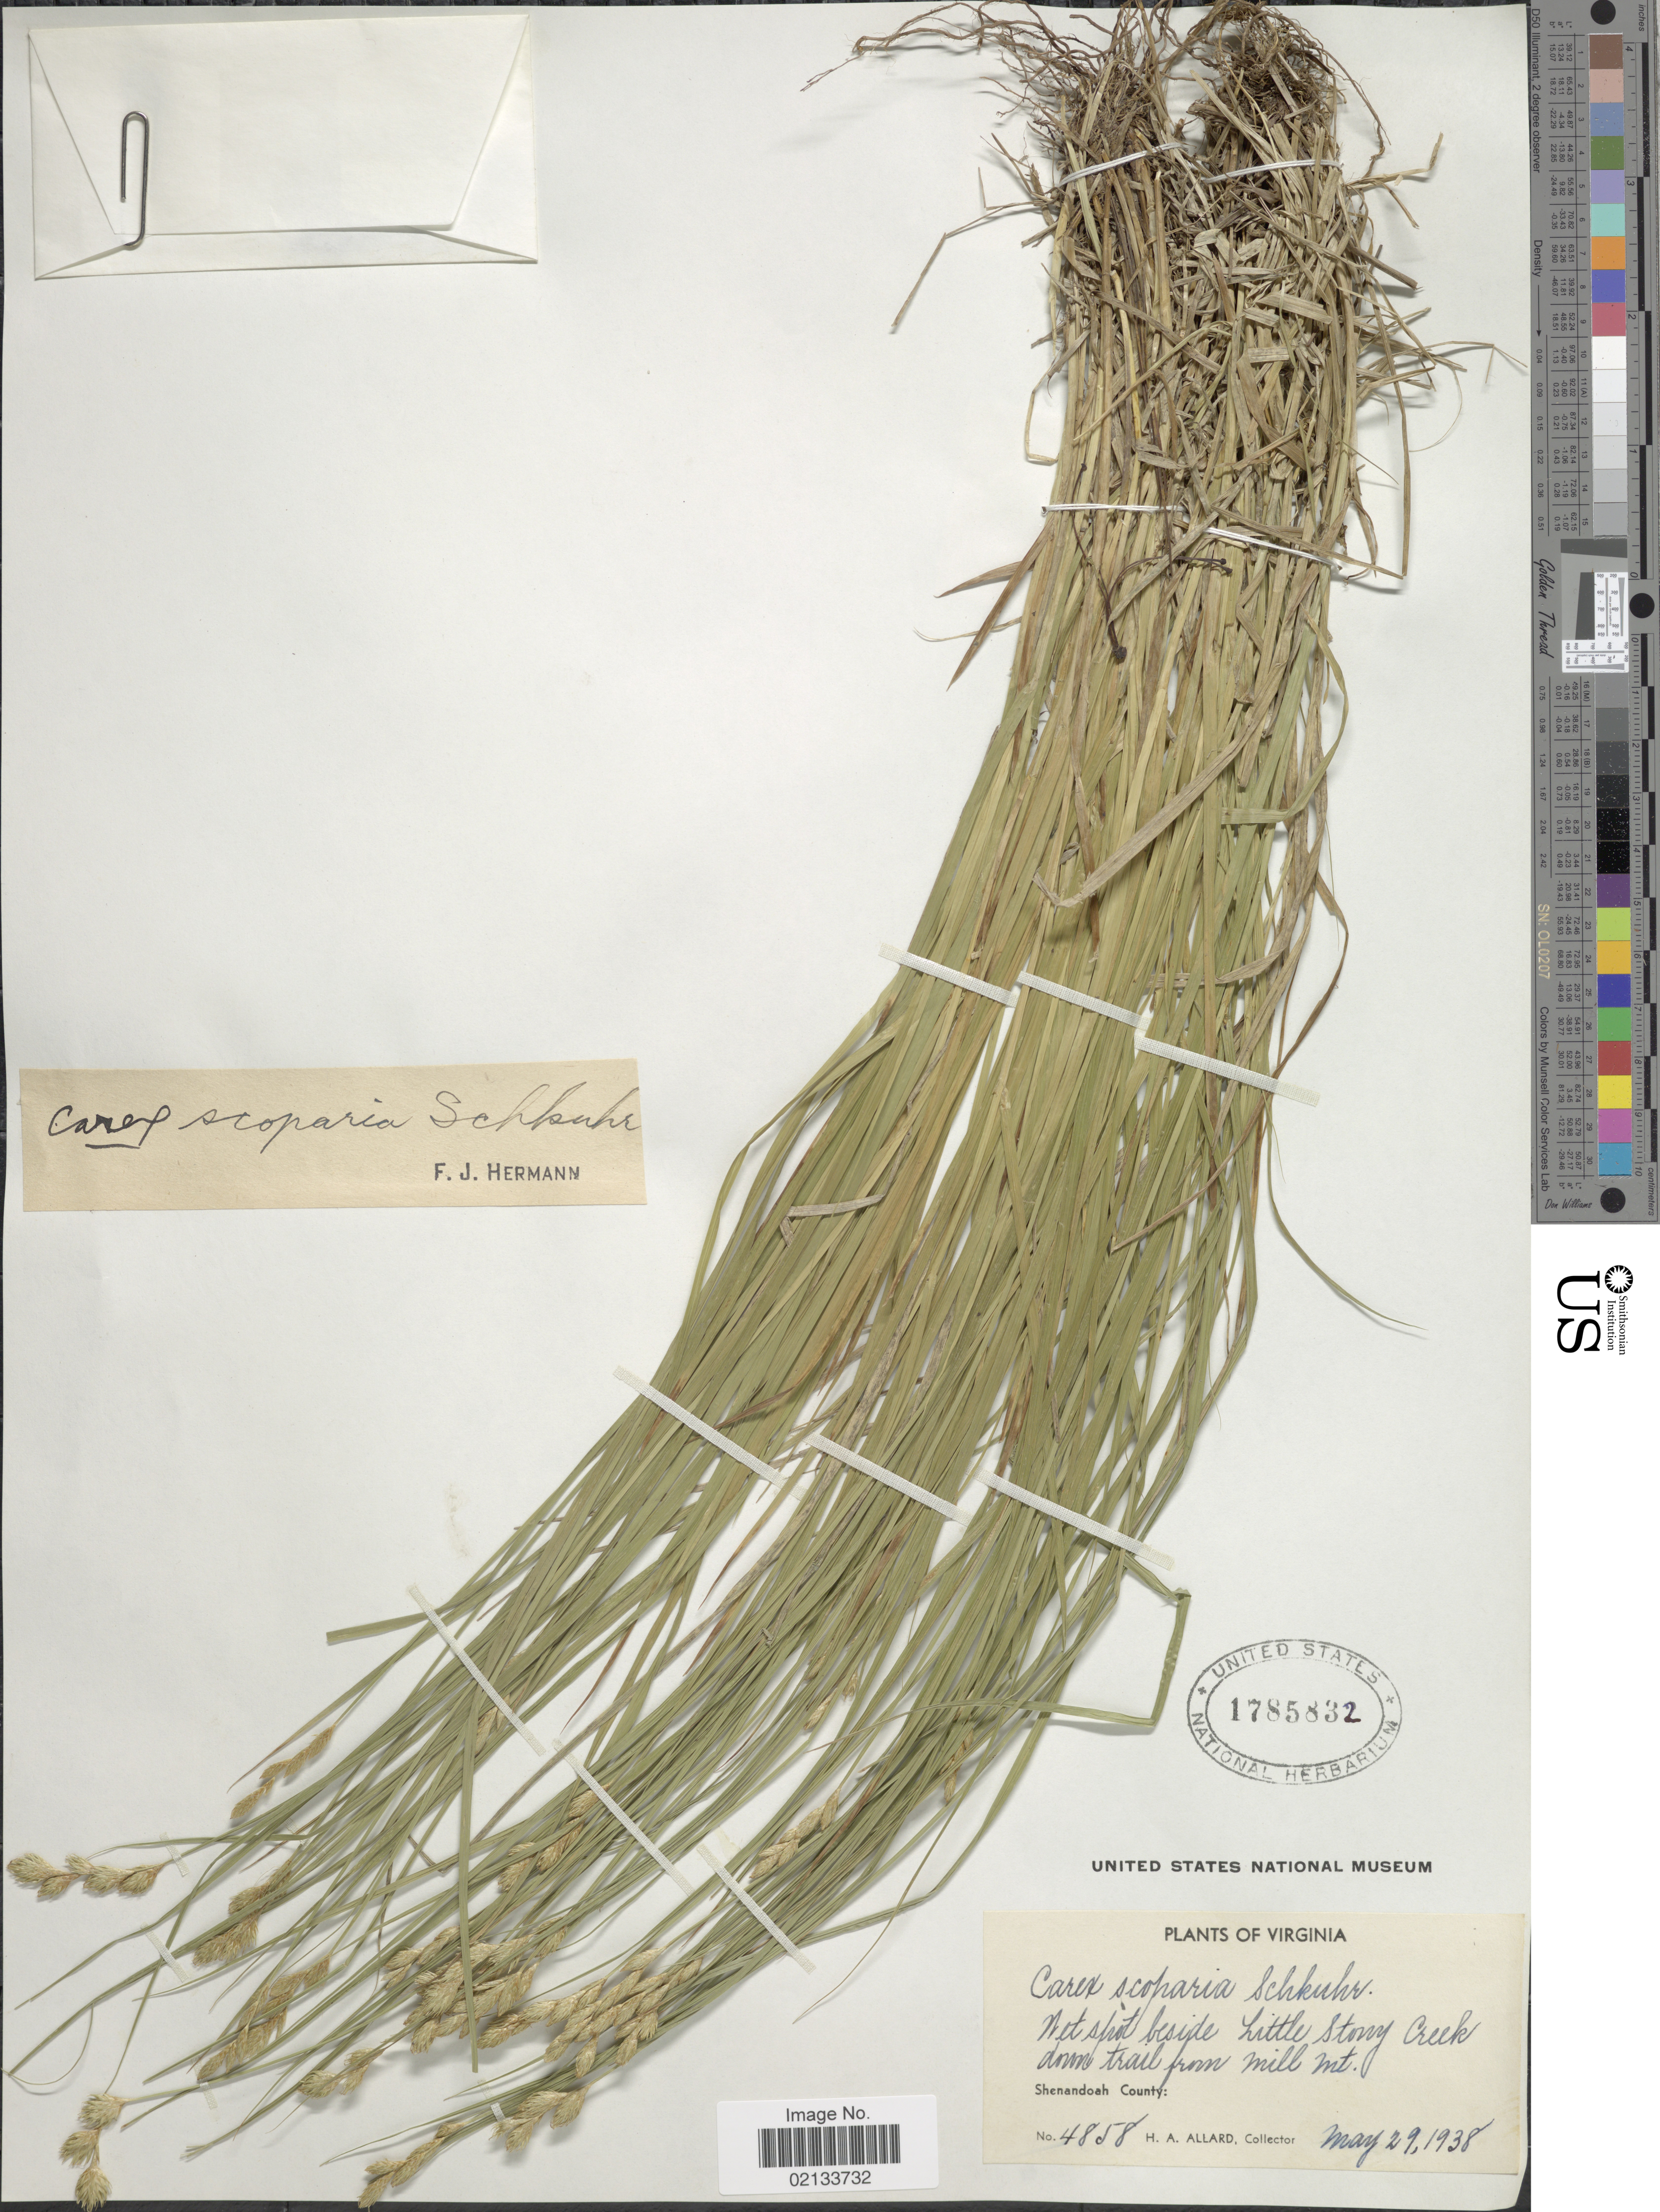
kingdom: Plantae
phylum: Tracheophyta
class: Liliopsida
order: Poales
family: Cyperaceae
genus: Carex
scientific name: Carex scoparia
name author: Schkuhr ex Willd.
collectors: H. A. Allard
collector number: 4858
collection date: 1938-05-29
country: United States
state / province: Virginia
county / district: Shenandoah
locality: Wet spot beside Little Stony Creek down trail from Mill Mt. Shenandoah County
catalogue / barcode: US 1785832